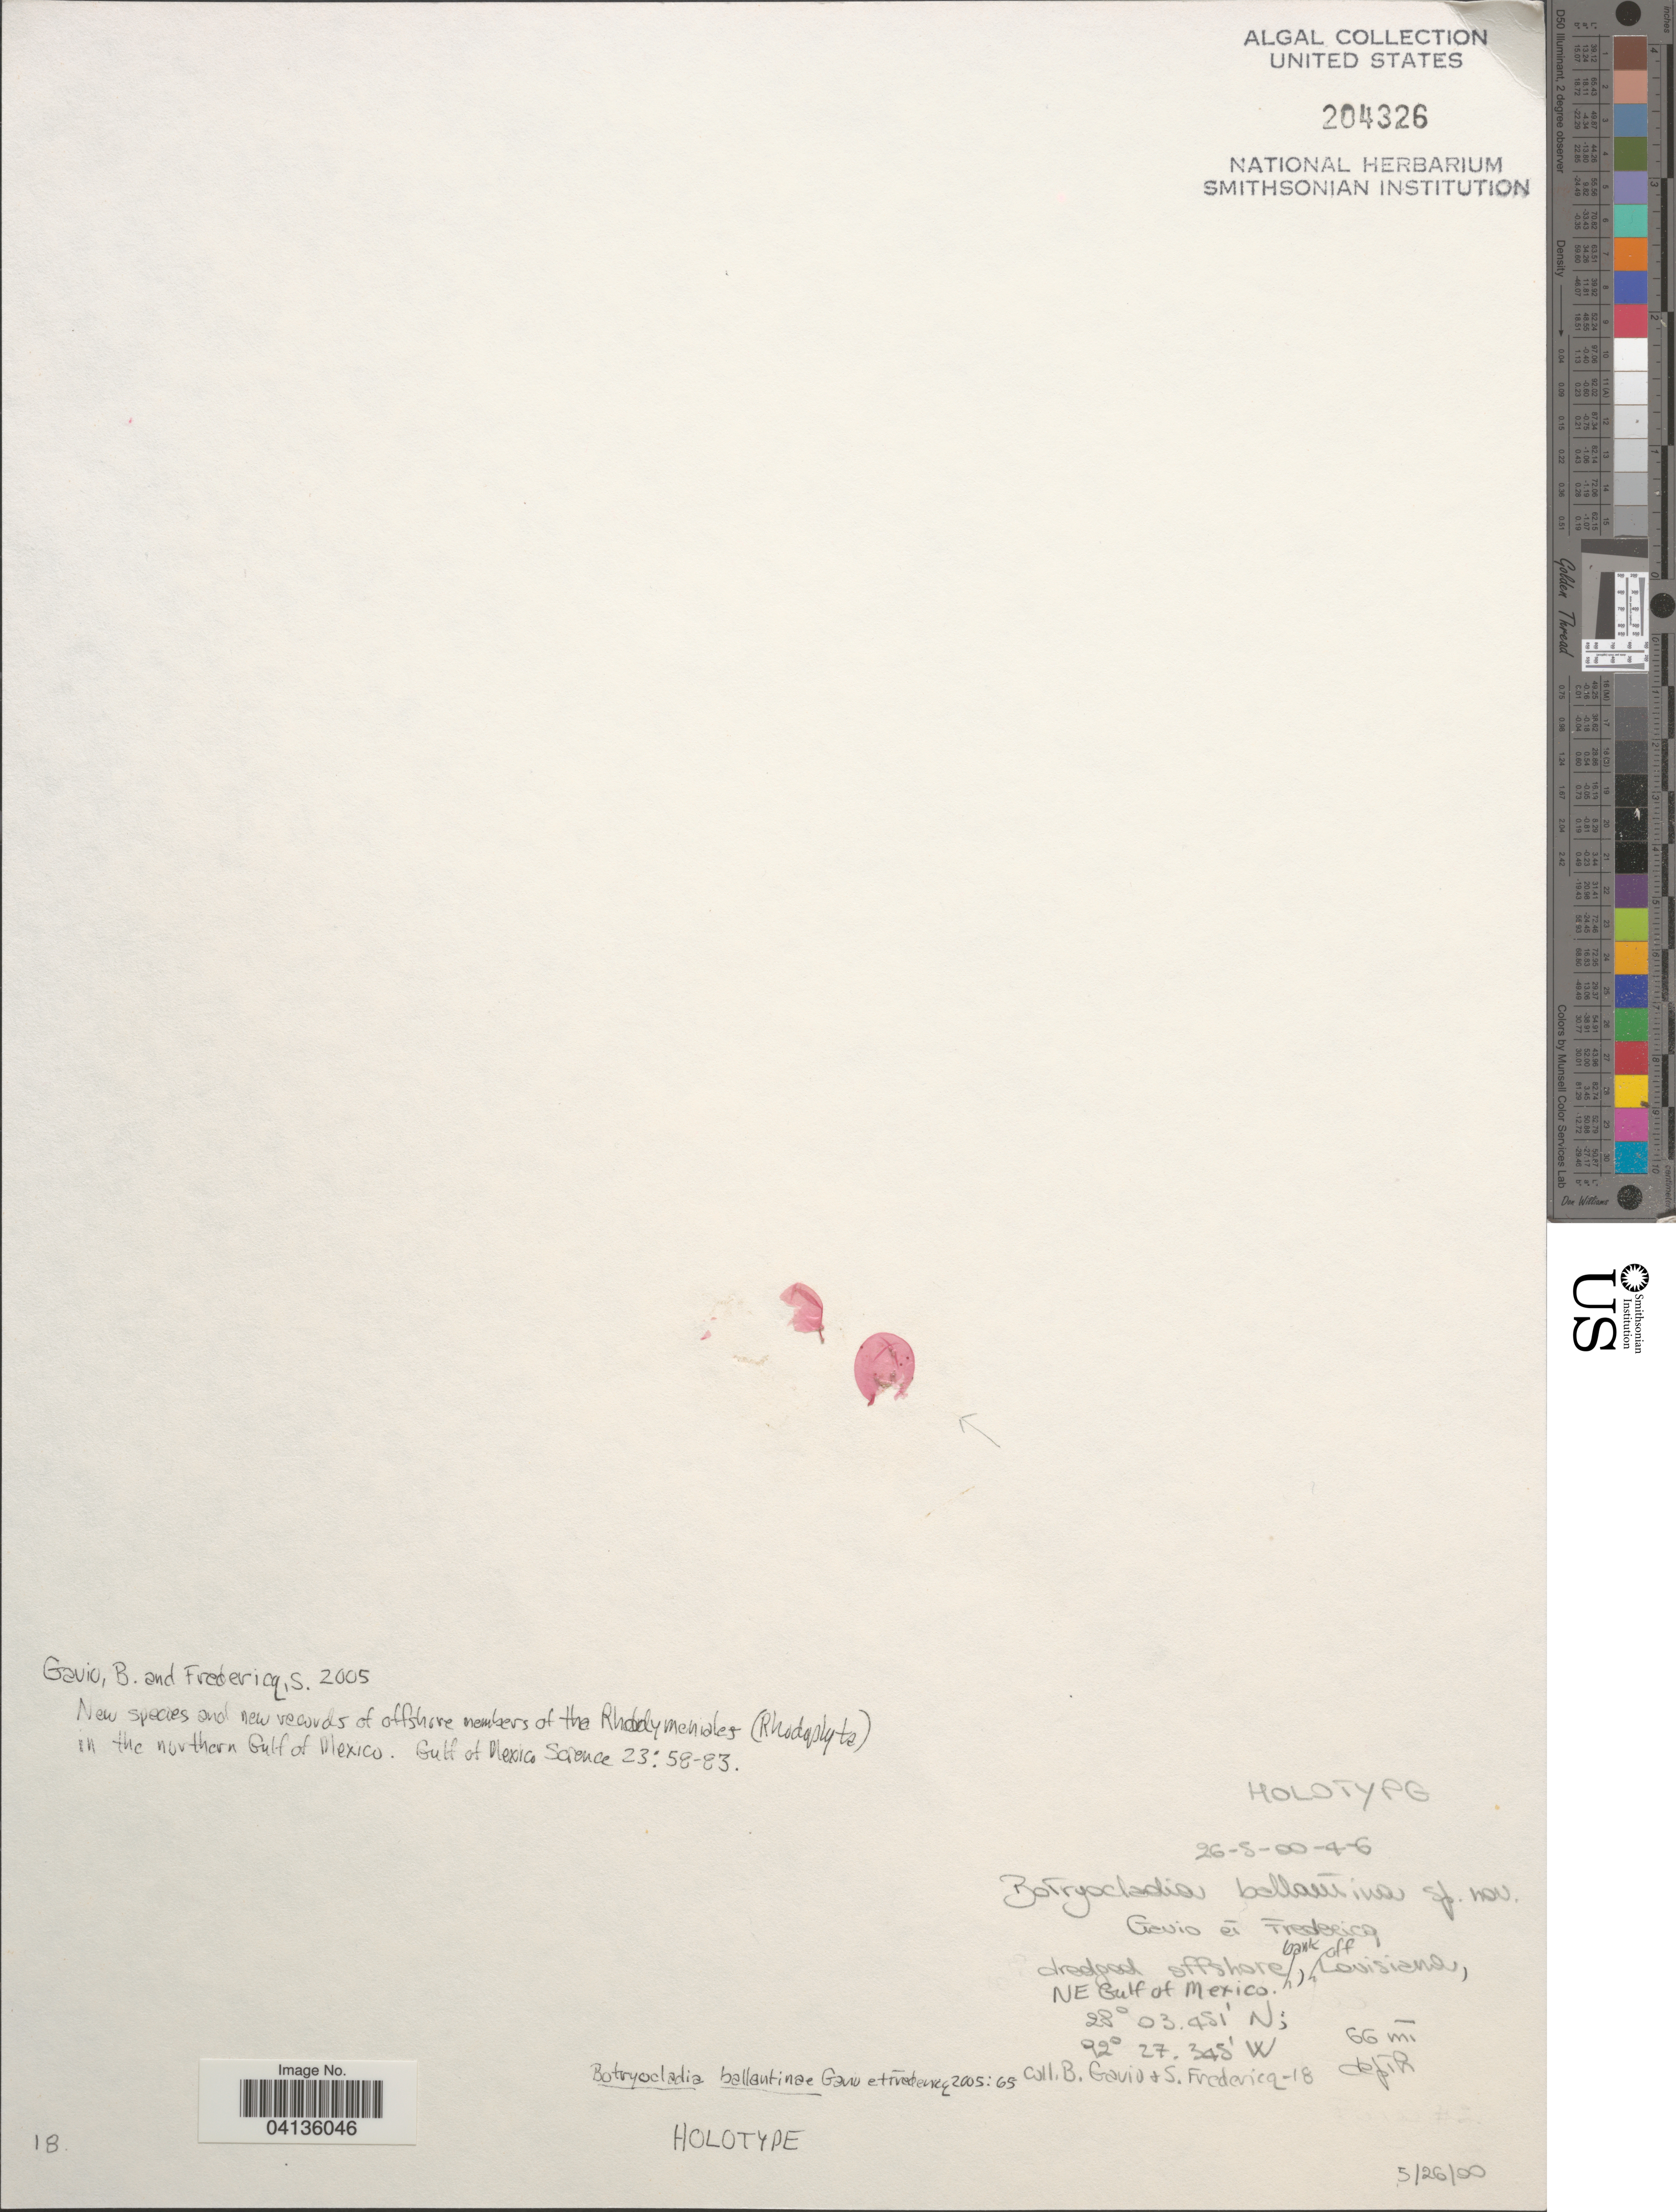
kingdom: Plantae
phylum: Rhodophyta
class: Florideophyceae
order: Rhodymeniales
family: Rhodymeniaceae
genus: Botryocladia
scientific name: Botryocladia bellantina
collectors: B. Gavio & S. Fredericq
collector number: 18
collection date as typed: Transcribed d/m/y: 26/5/0 to 4/6/0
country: United States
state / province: Louisiana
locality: In the northern Gulf of Mexico. NE Gulf of Mexico.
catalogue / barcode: US 204326